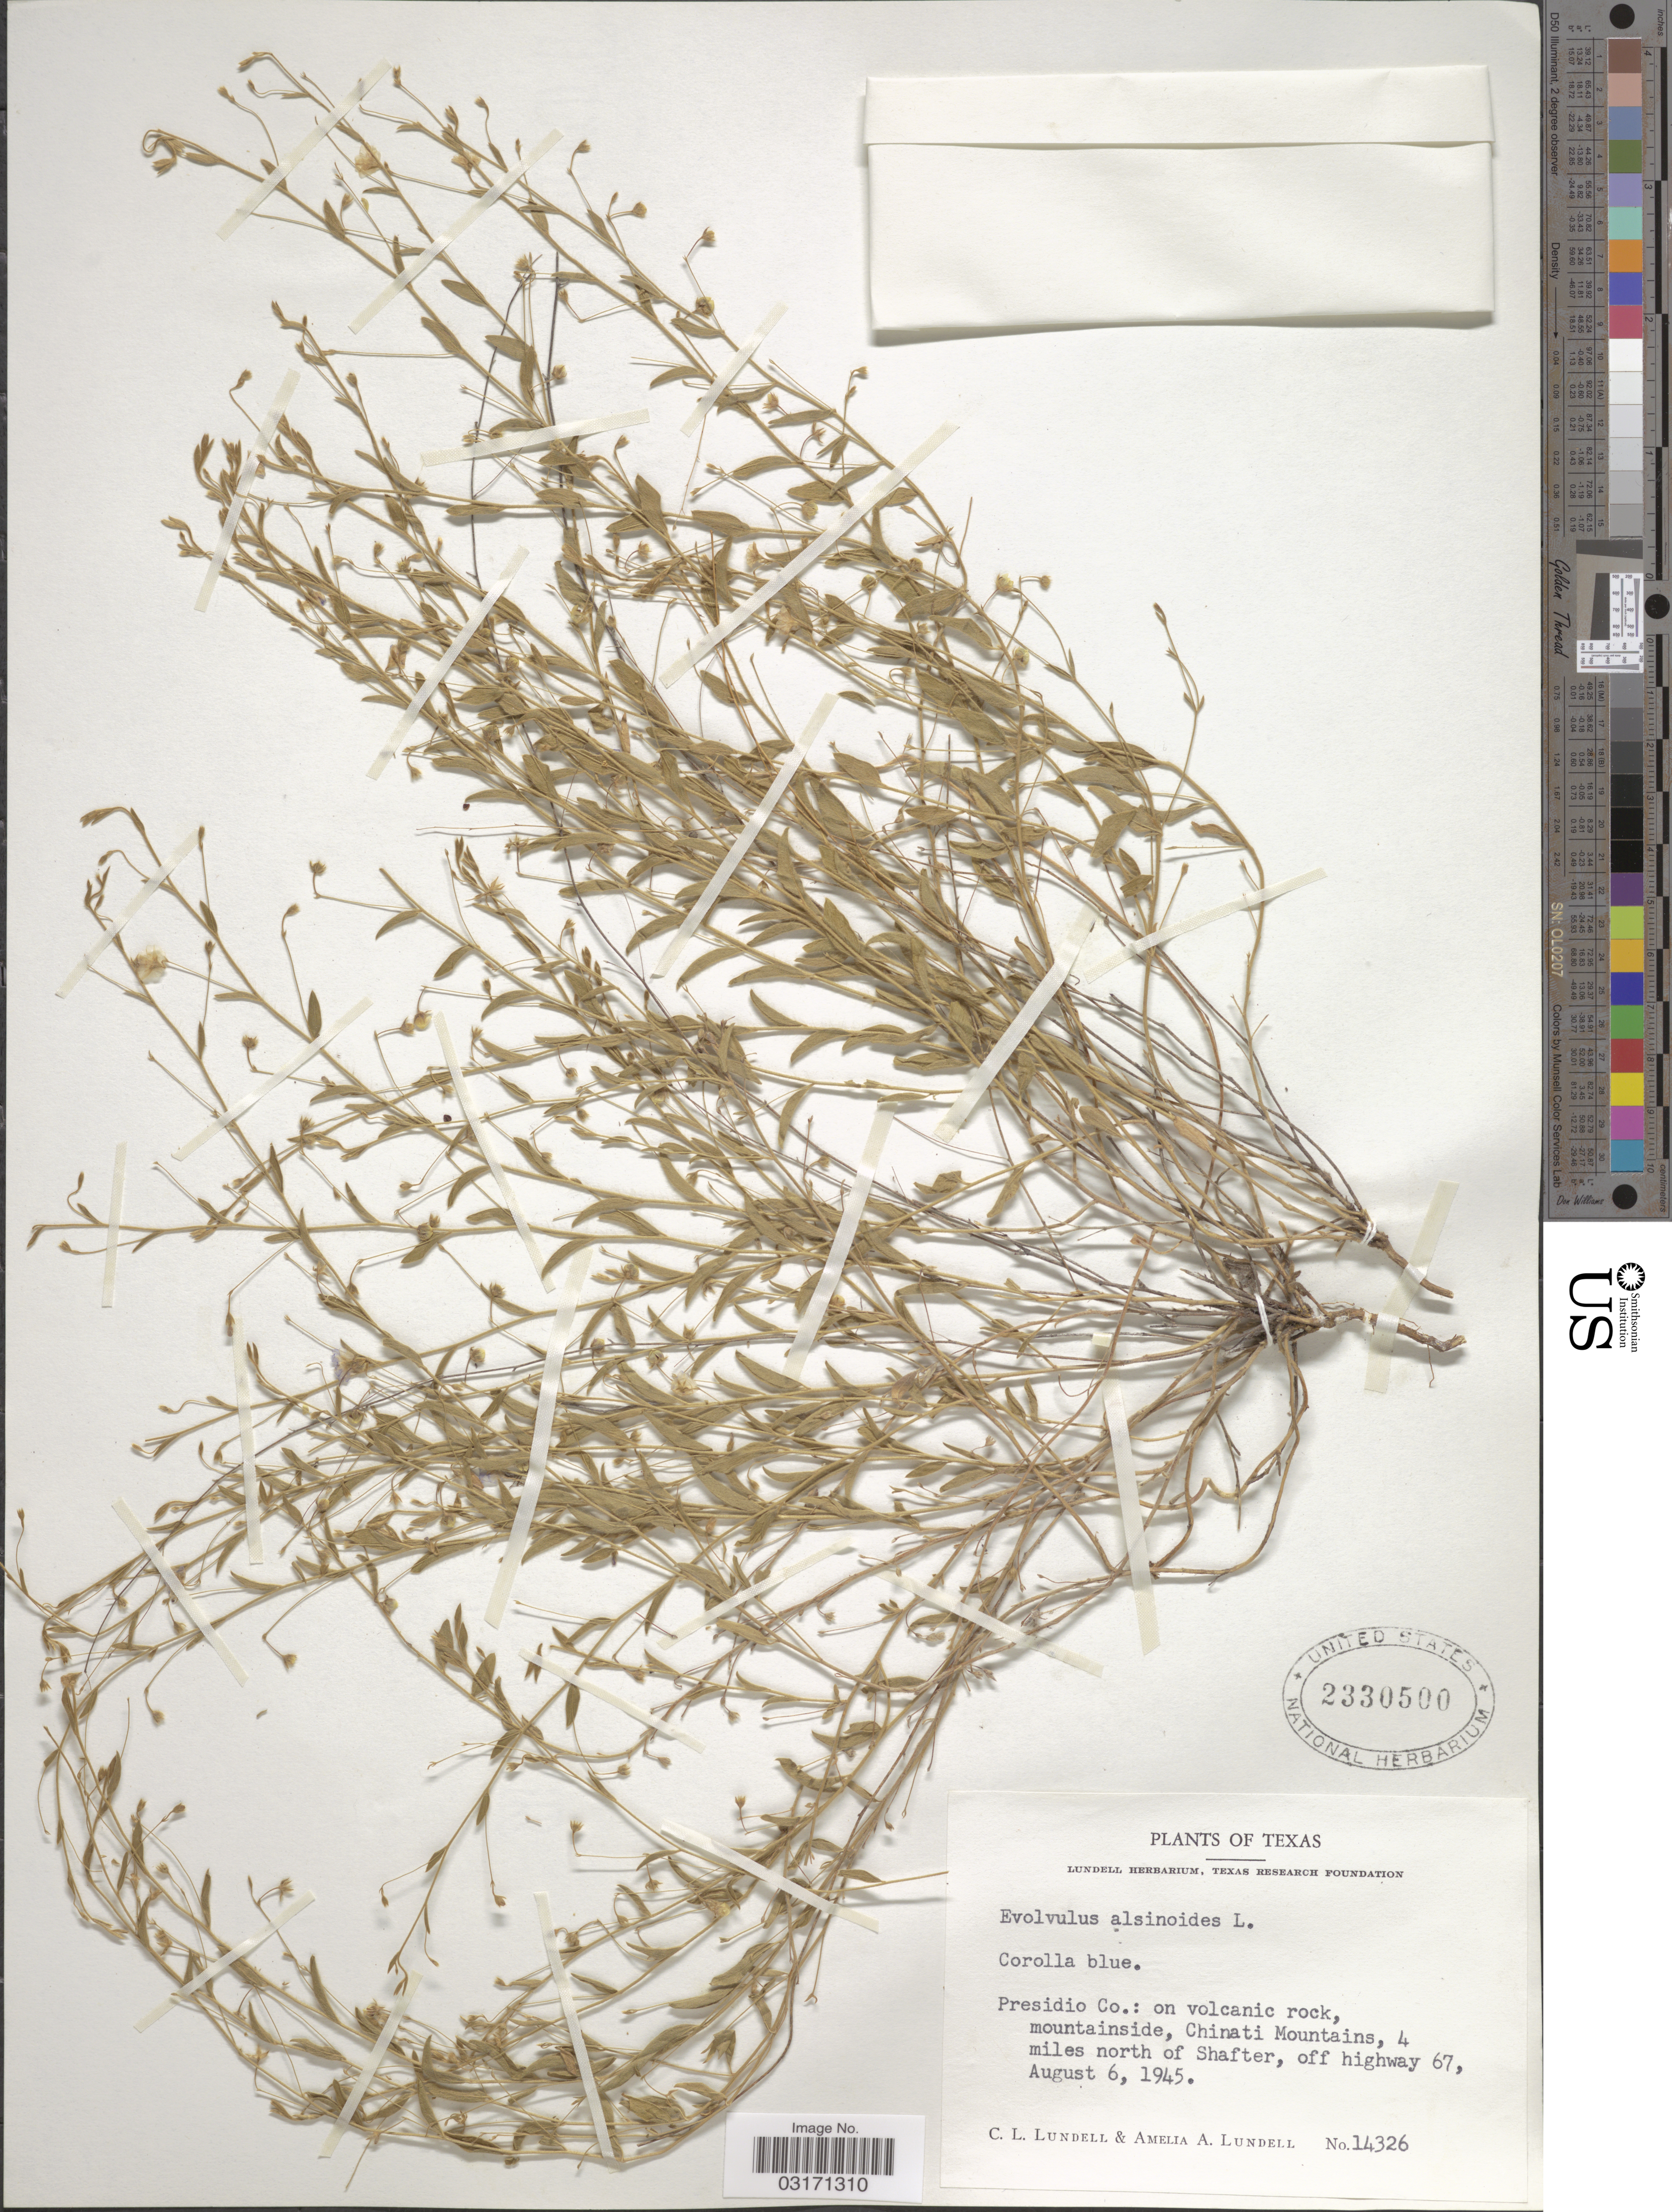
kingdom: Plantae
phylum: Tracheophyta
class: Magnoliopsida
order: Solanales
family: Convolvulaceae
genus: Evolvulus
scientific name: Evolvulus alsinoides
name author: (L.) L.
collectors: C. L. Lundell & A. A. Lundell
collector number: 14326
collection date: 1945-08-06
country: United States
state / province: Texas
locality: Presidio Co.: on volcanic rock, mountainside, Chinati Mountains, 4 miles north of Shafter, off highway 67.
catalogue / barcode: US 2330500